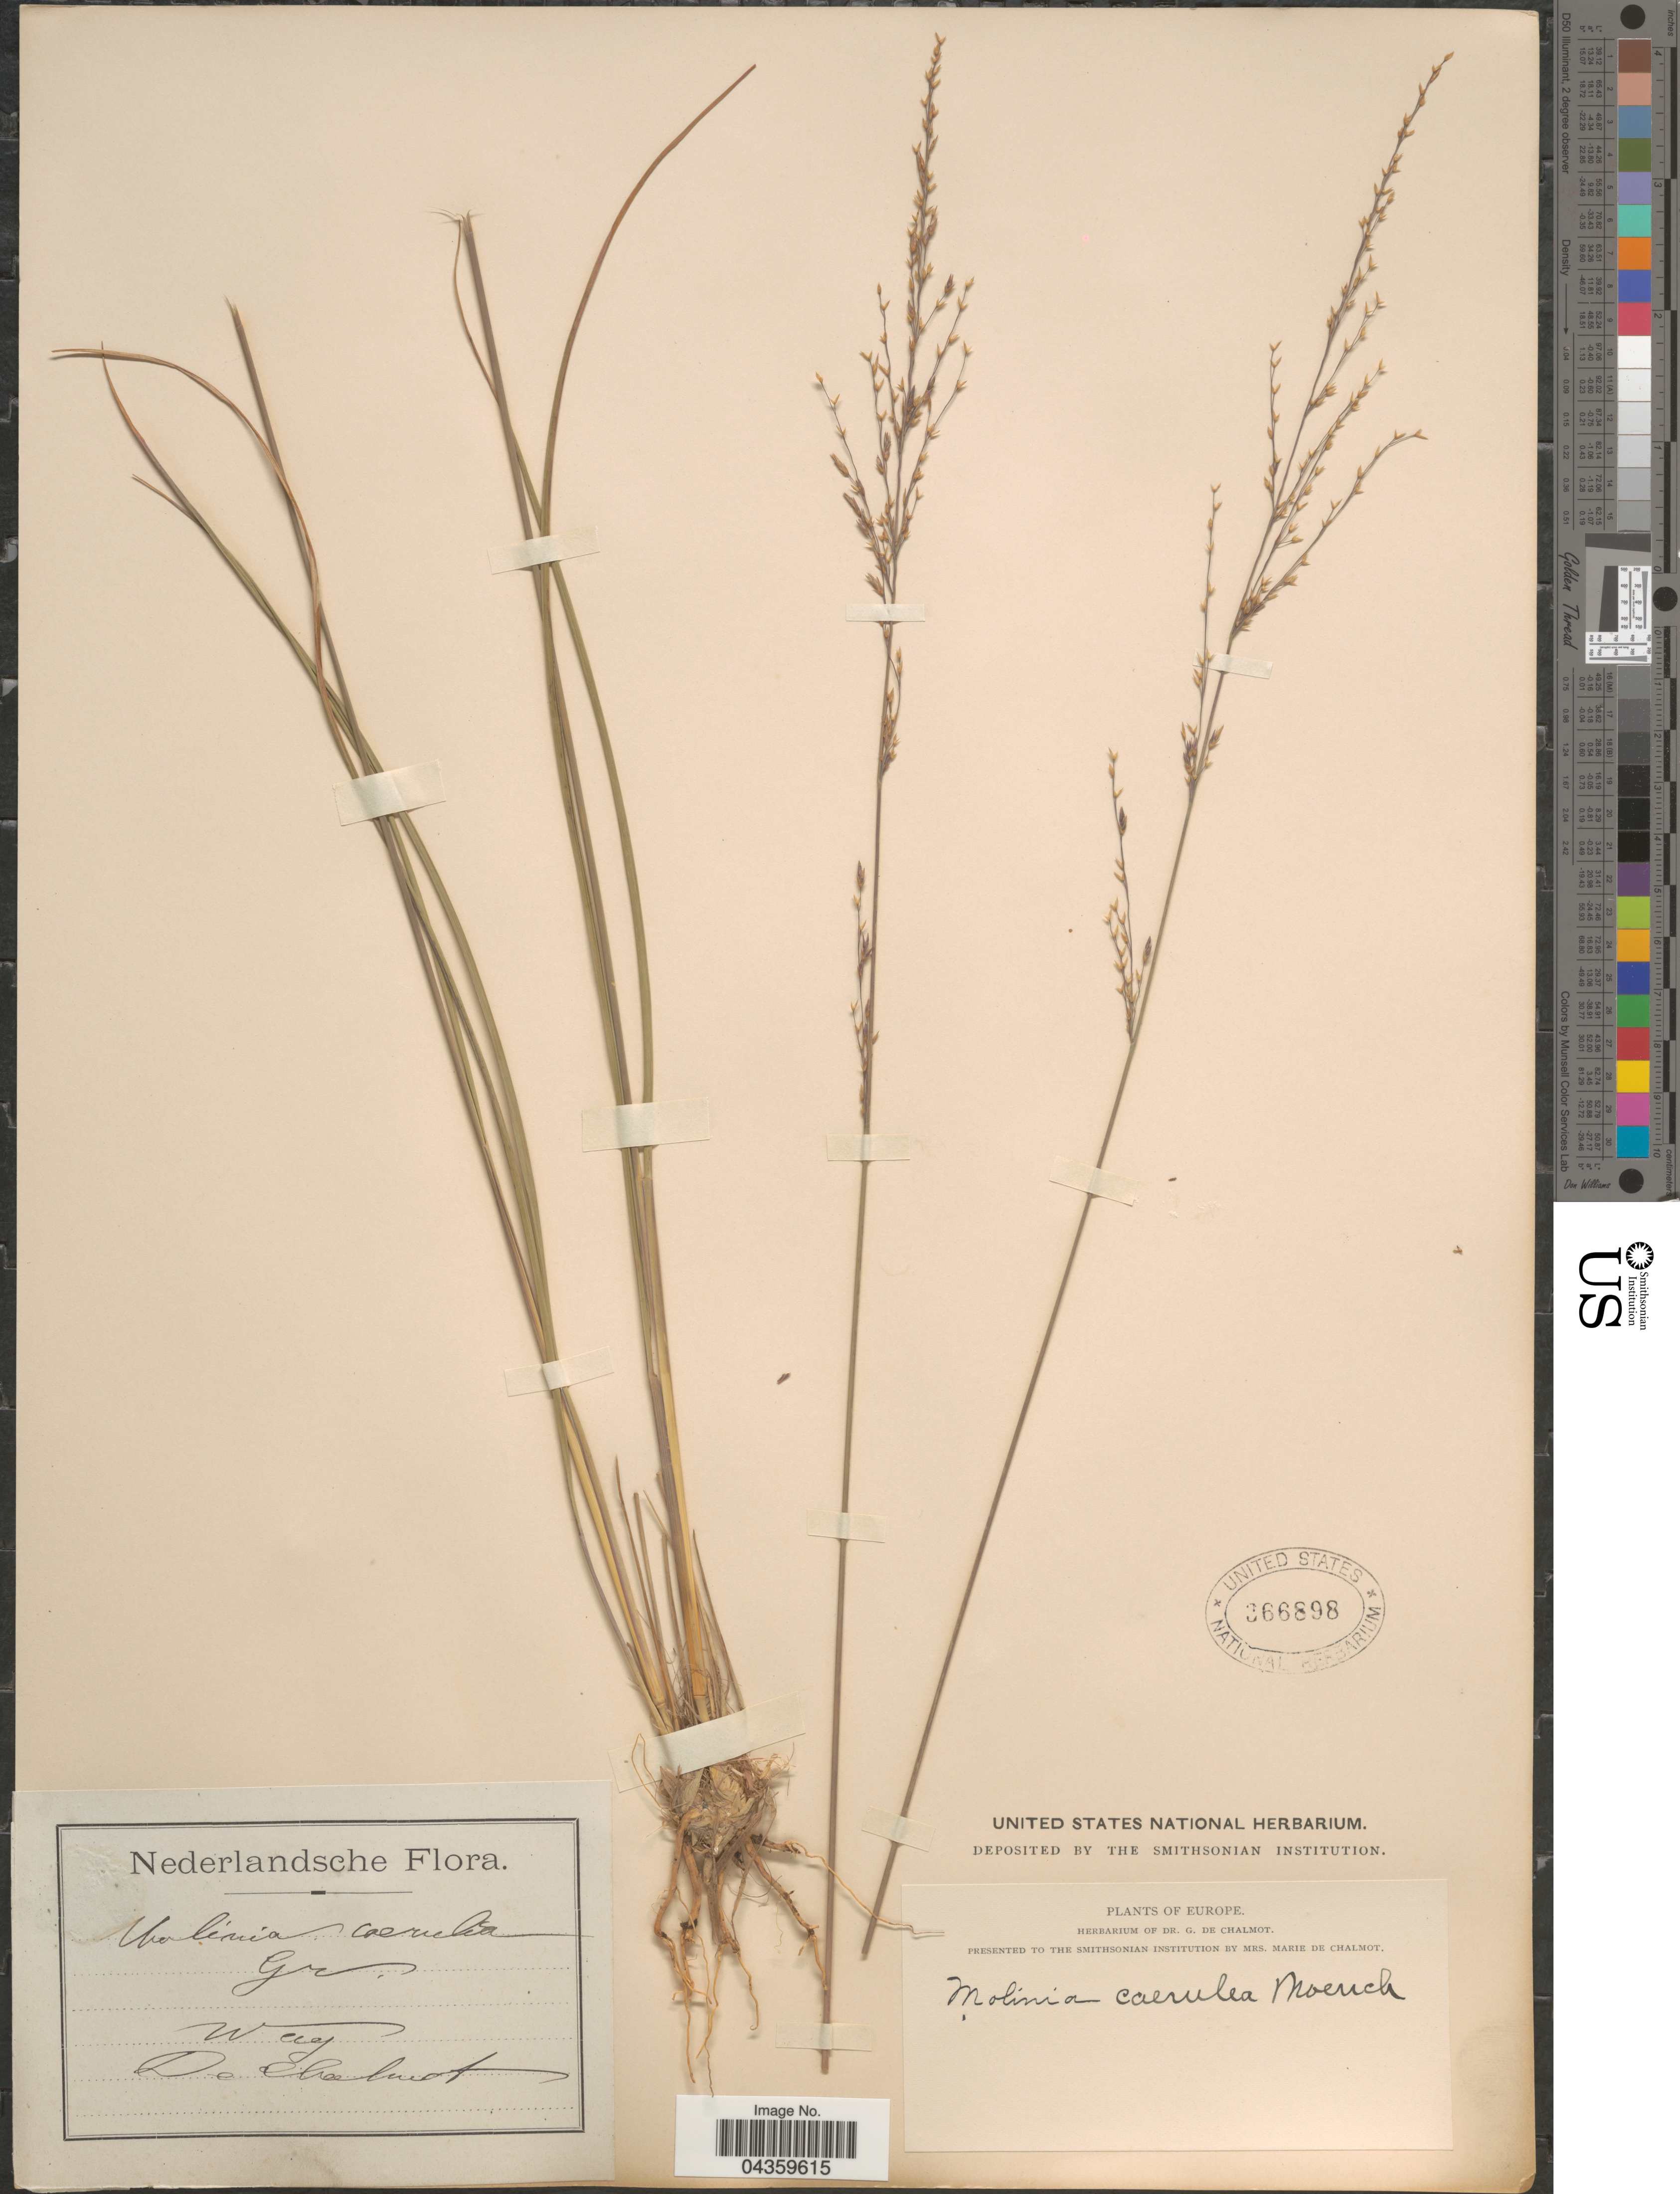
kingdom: Plantae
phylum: Tracheophyta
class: Liliopsida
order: Poales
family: Poaceae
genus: Molinia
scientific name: Molinia caerulea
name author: (L.) Moench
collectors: G. de Chalmot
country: Netherlands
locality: Wag.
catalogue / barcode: US 366898